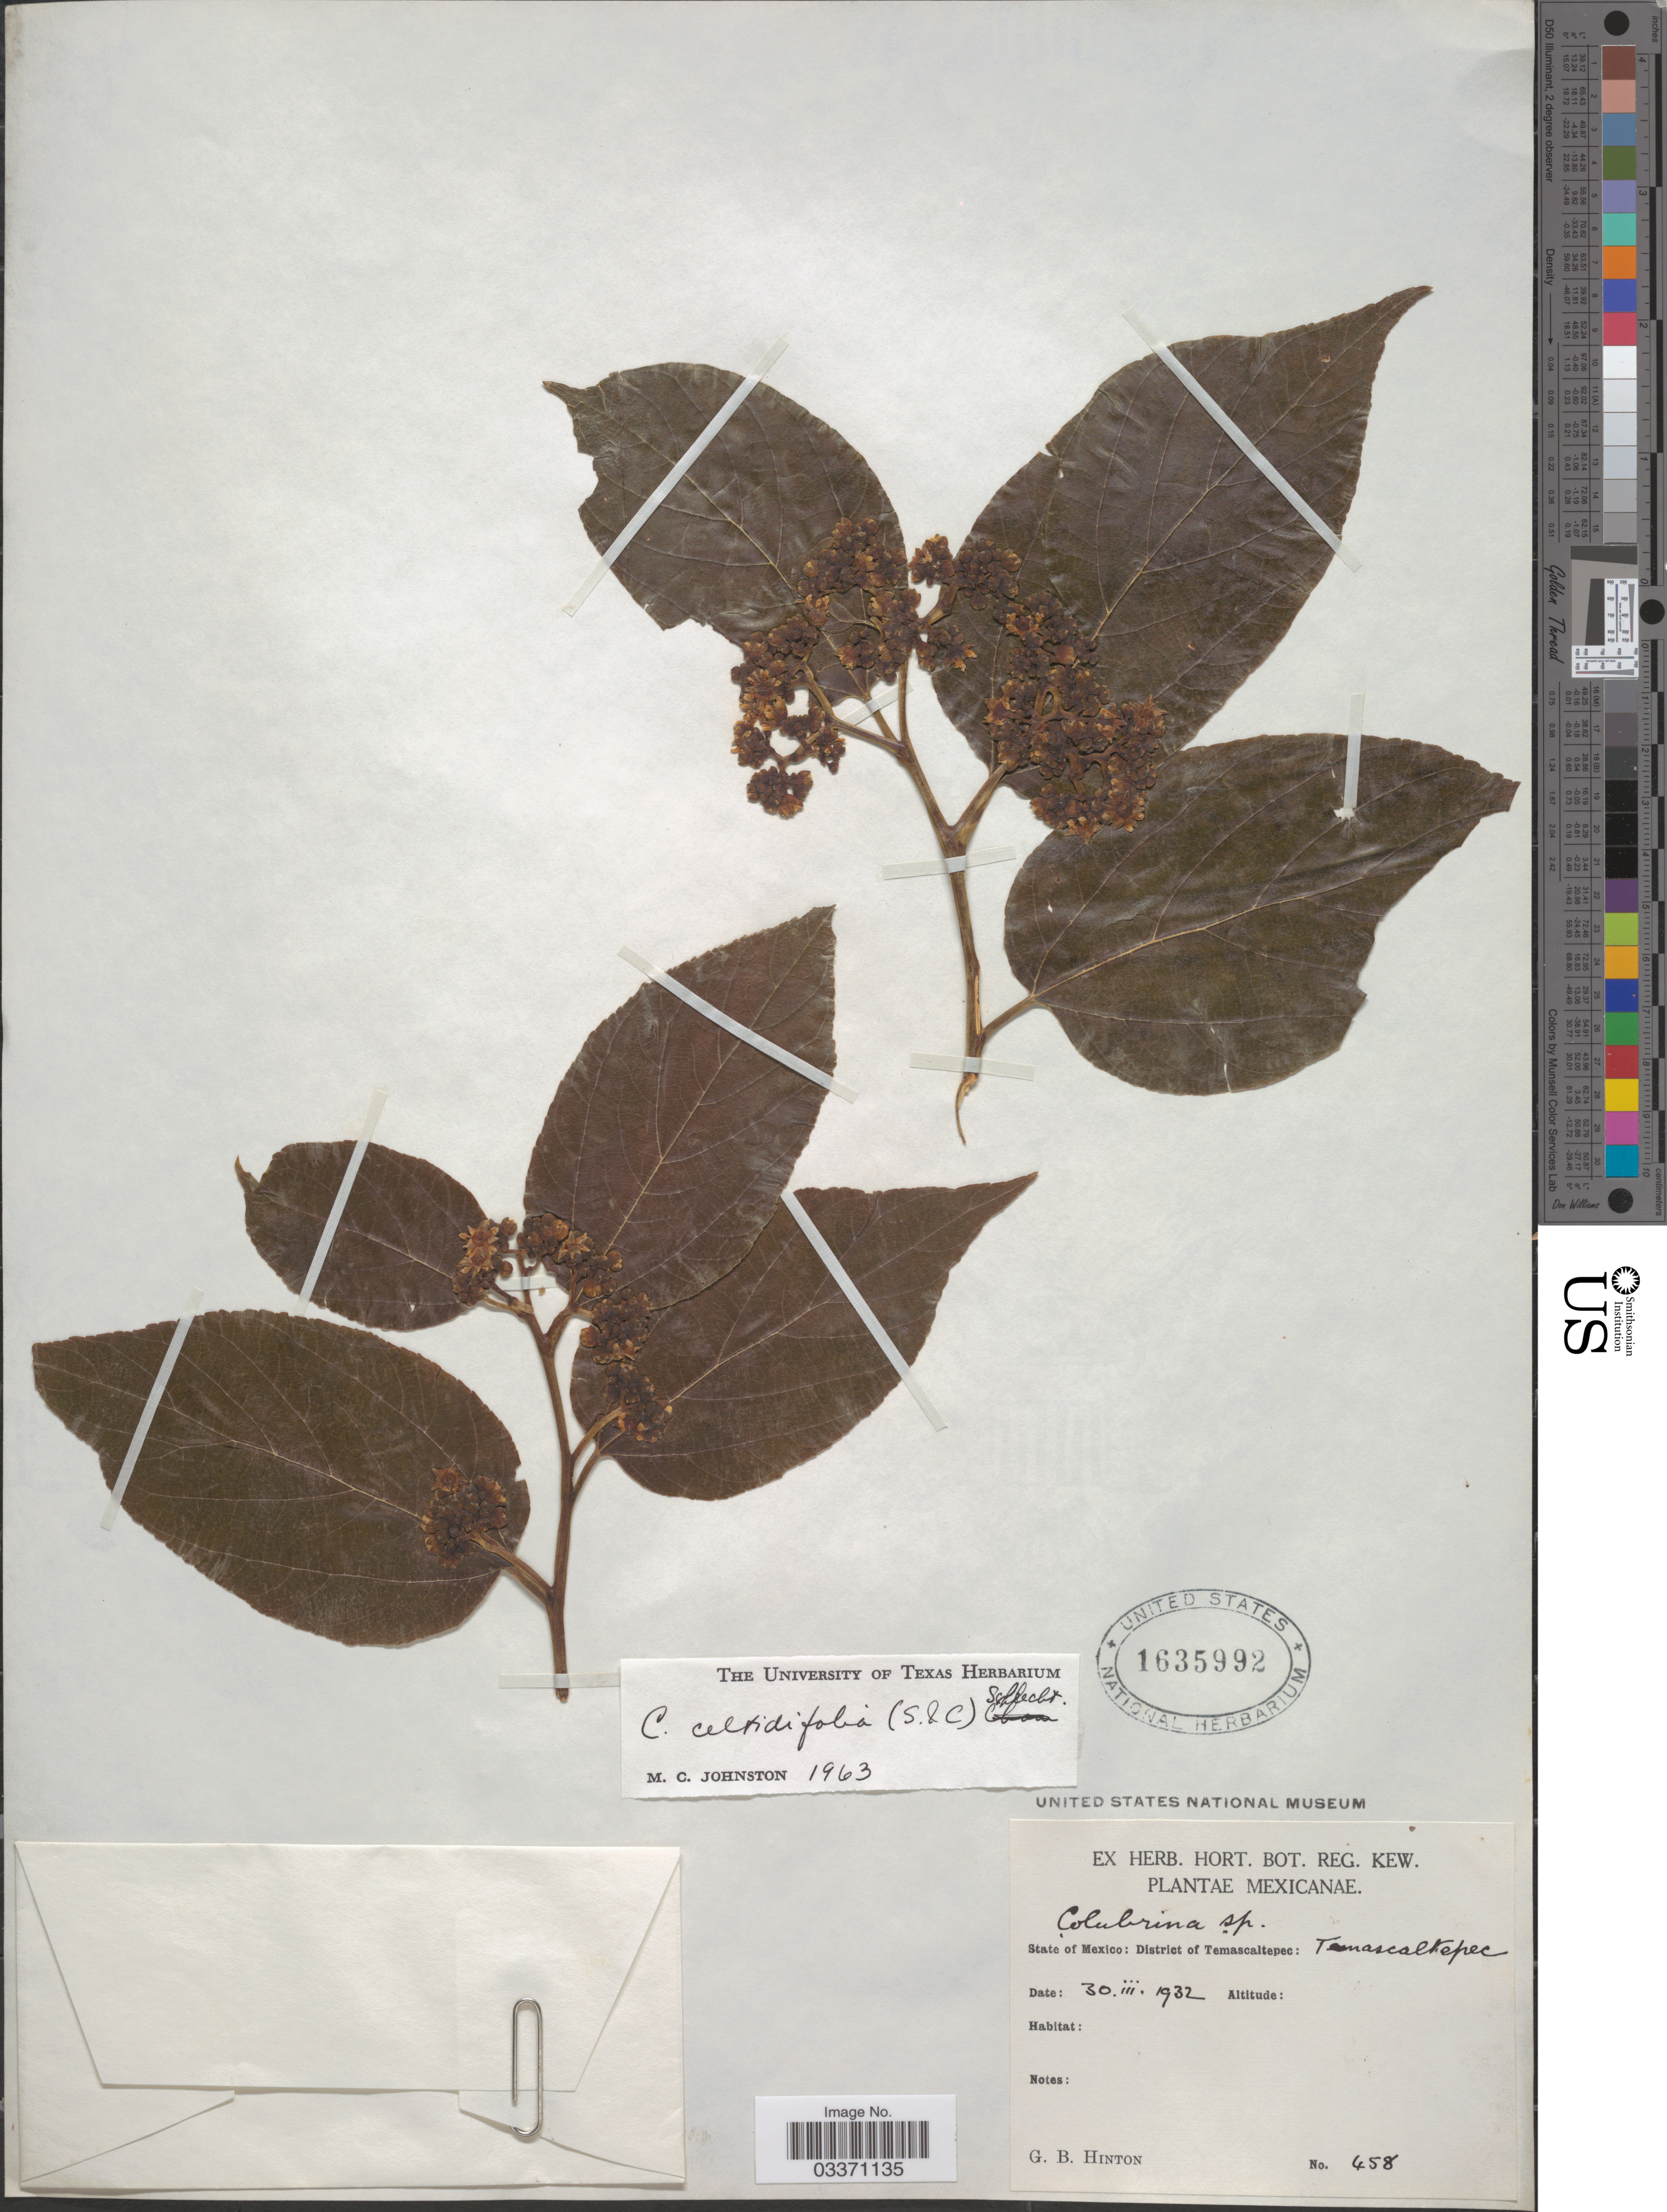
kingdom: Plantae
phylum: Tracheophyta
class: Magnoliopsida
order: Rosales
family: Rhamnaceae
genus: Colubrina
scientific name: Colubrina celtidifolia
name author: (Schltdl. & Cham.) Schltdl.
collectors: G. B. Hinton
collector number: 458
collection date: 1932-03-30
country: Mexico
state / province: México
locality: District of Temascaltepec: Temascaltepec.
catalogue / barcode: US 1635992